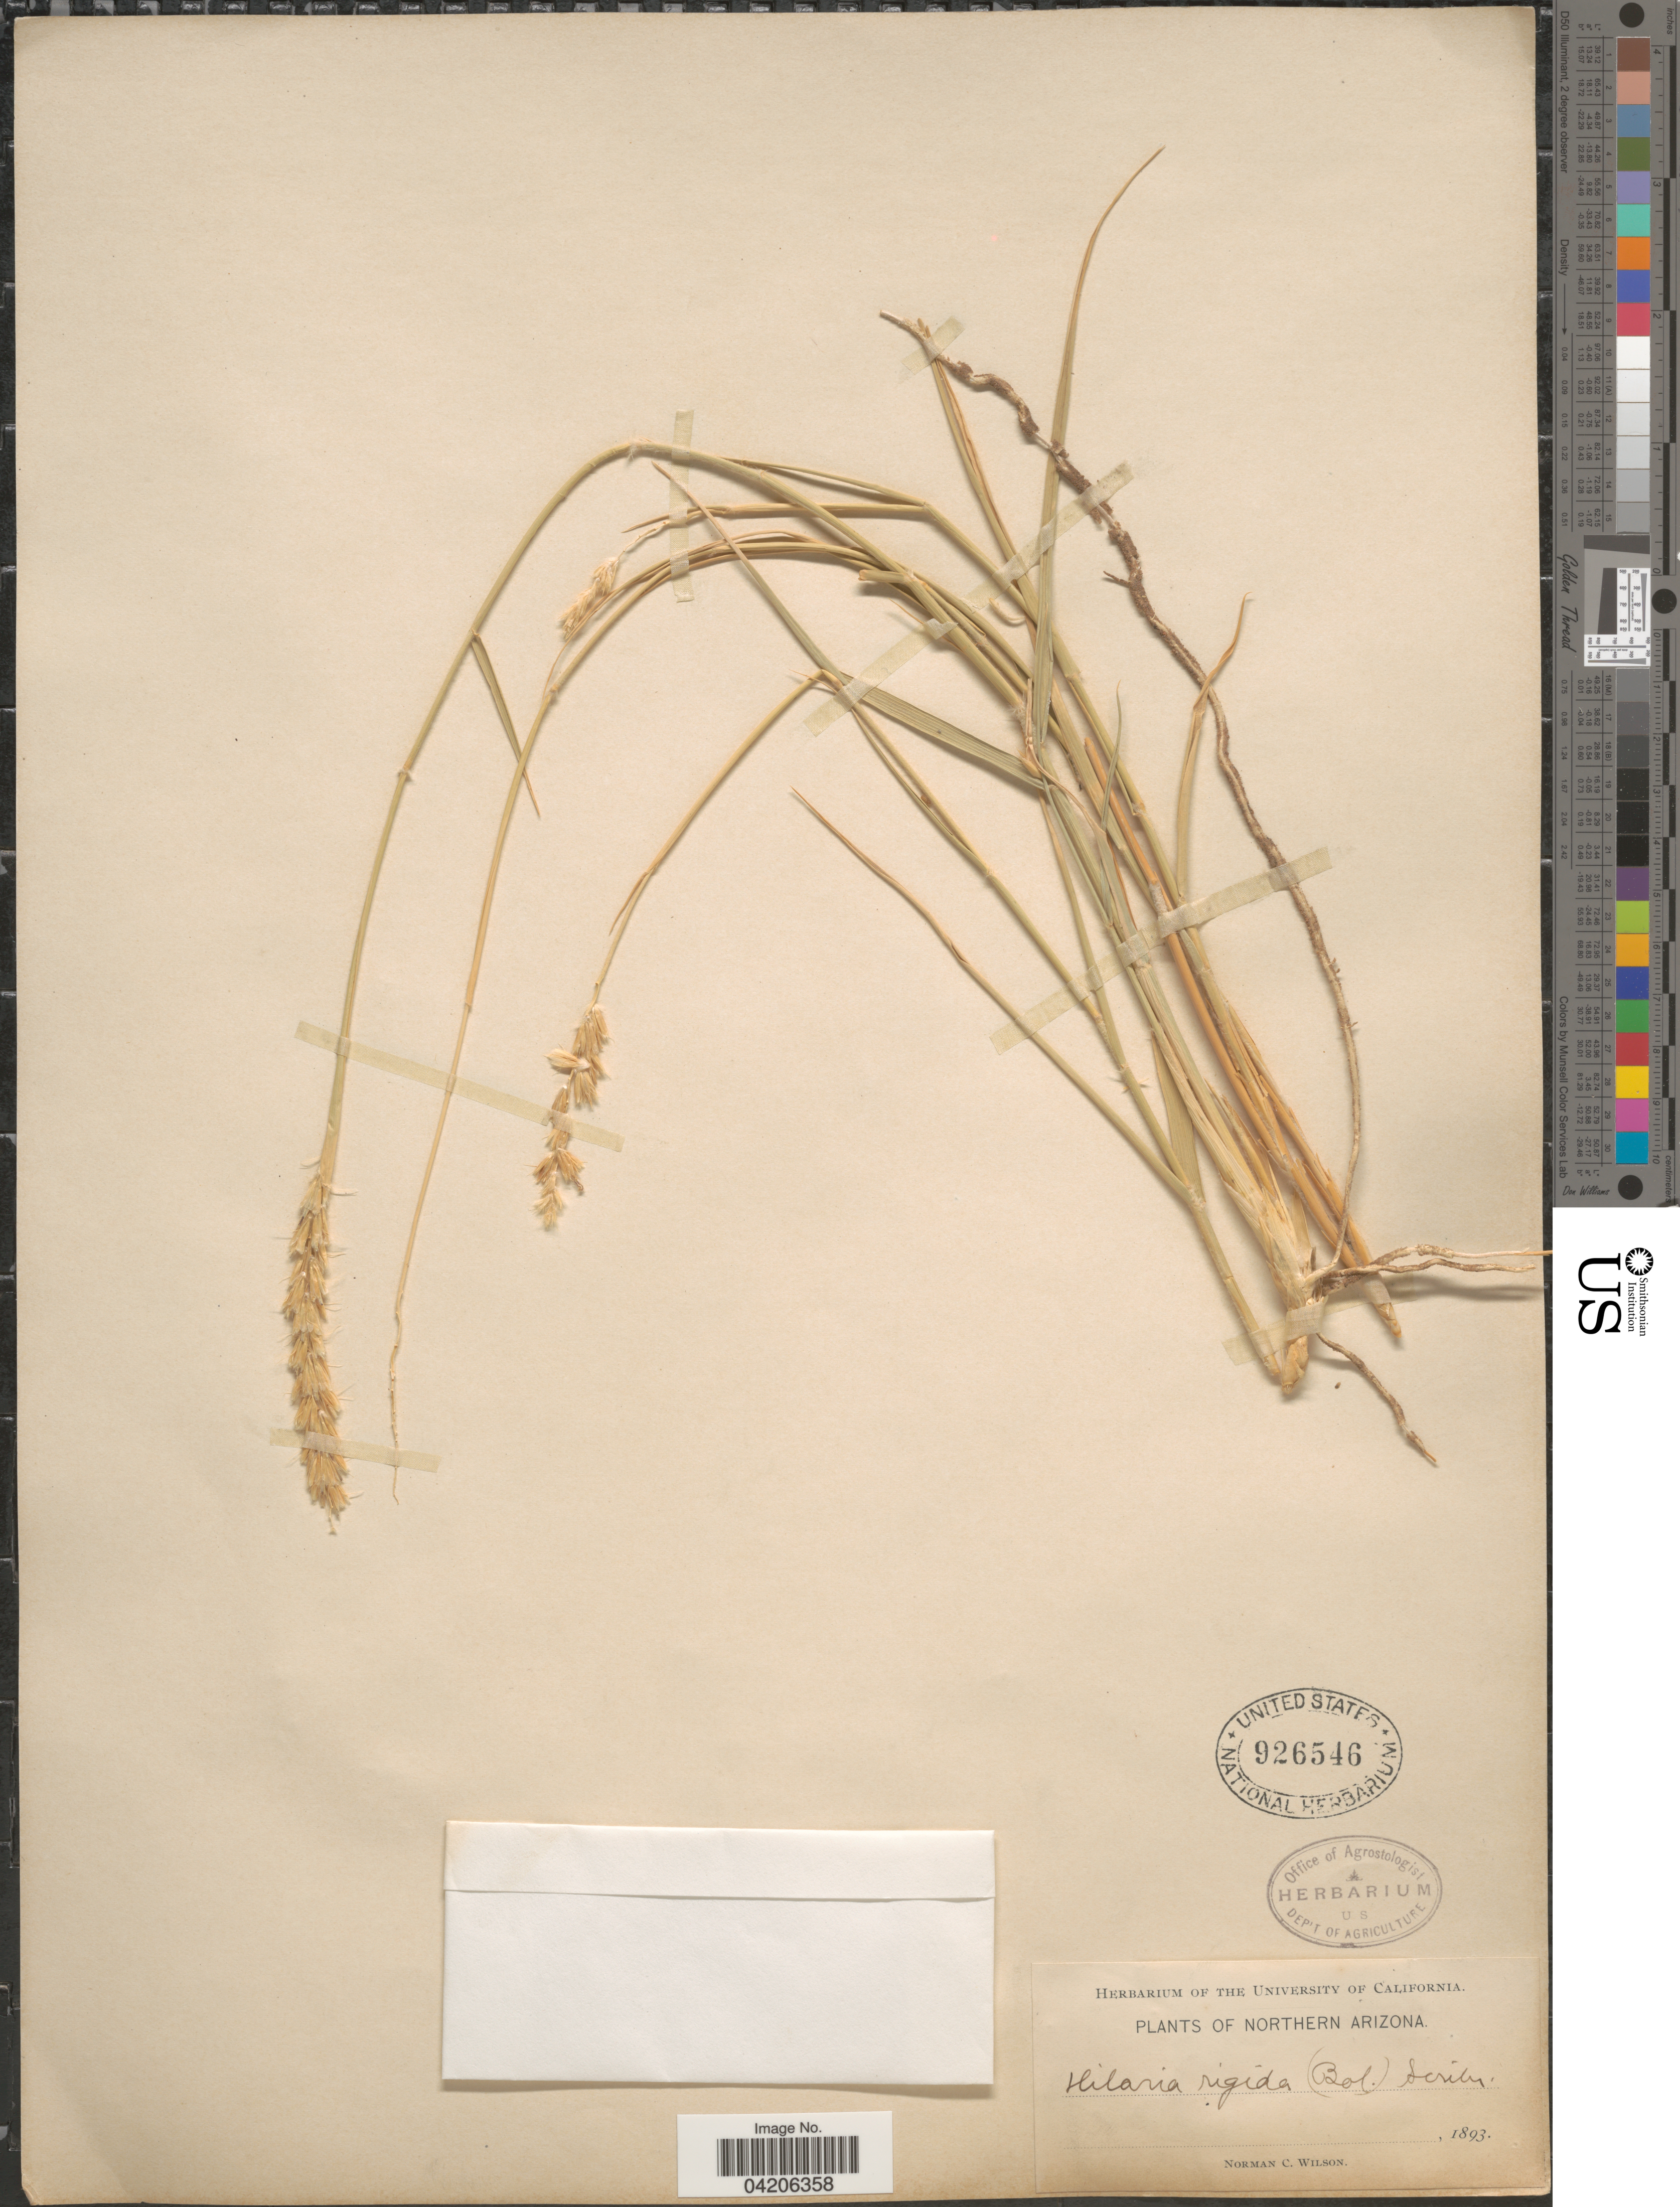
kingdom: Plantae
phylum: Tracheophyta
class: Liliopsida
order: Poales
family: Poaceae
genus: Hilaria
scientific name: Hilaria rigida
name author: (Thurb.) Benth. ex Scribn.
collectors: N. C. Wilson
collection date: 1893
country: United States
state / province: Arizona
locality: Northern Arizona.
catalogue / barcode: US 926546